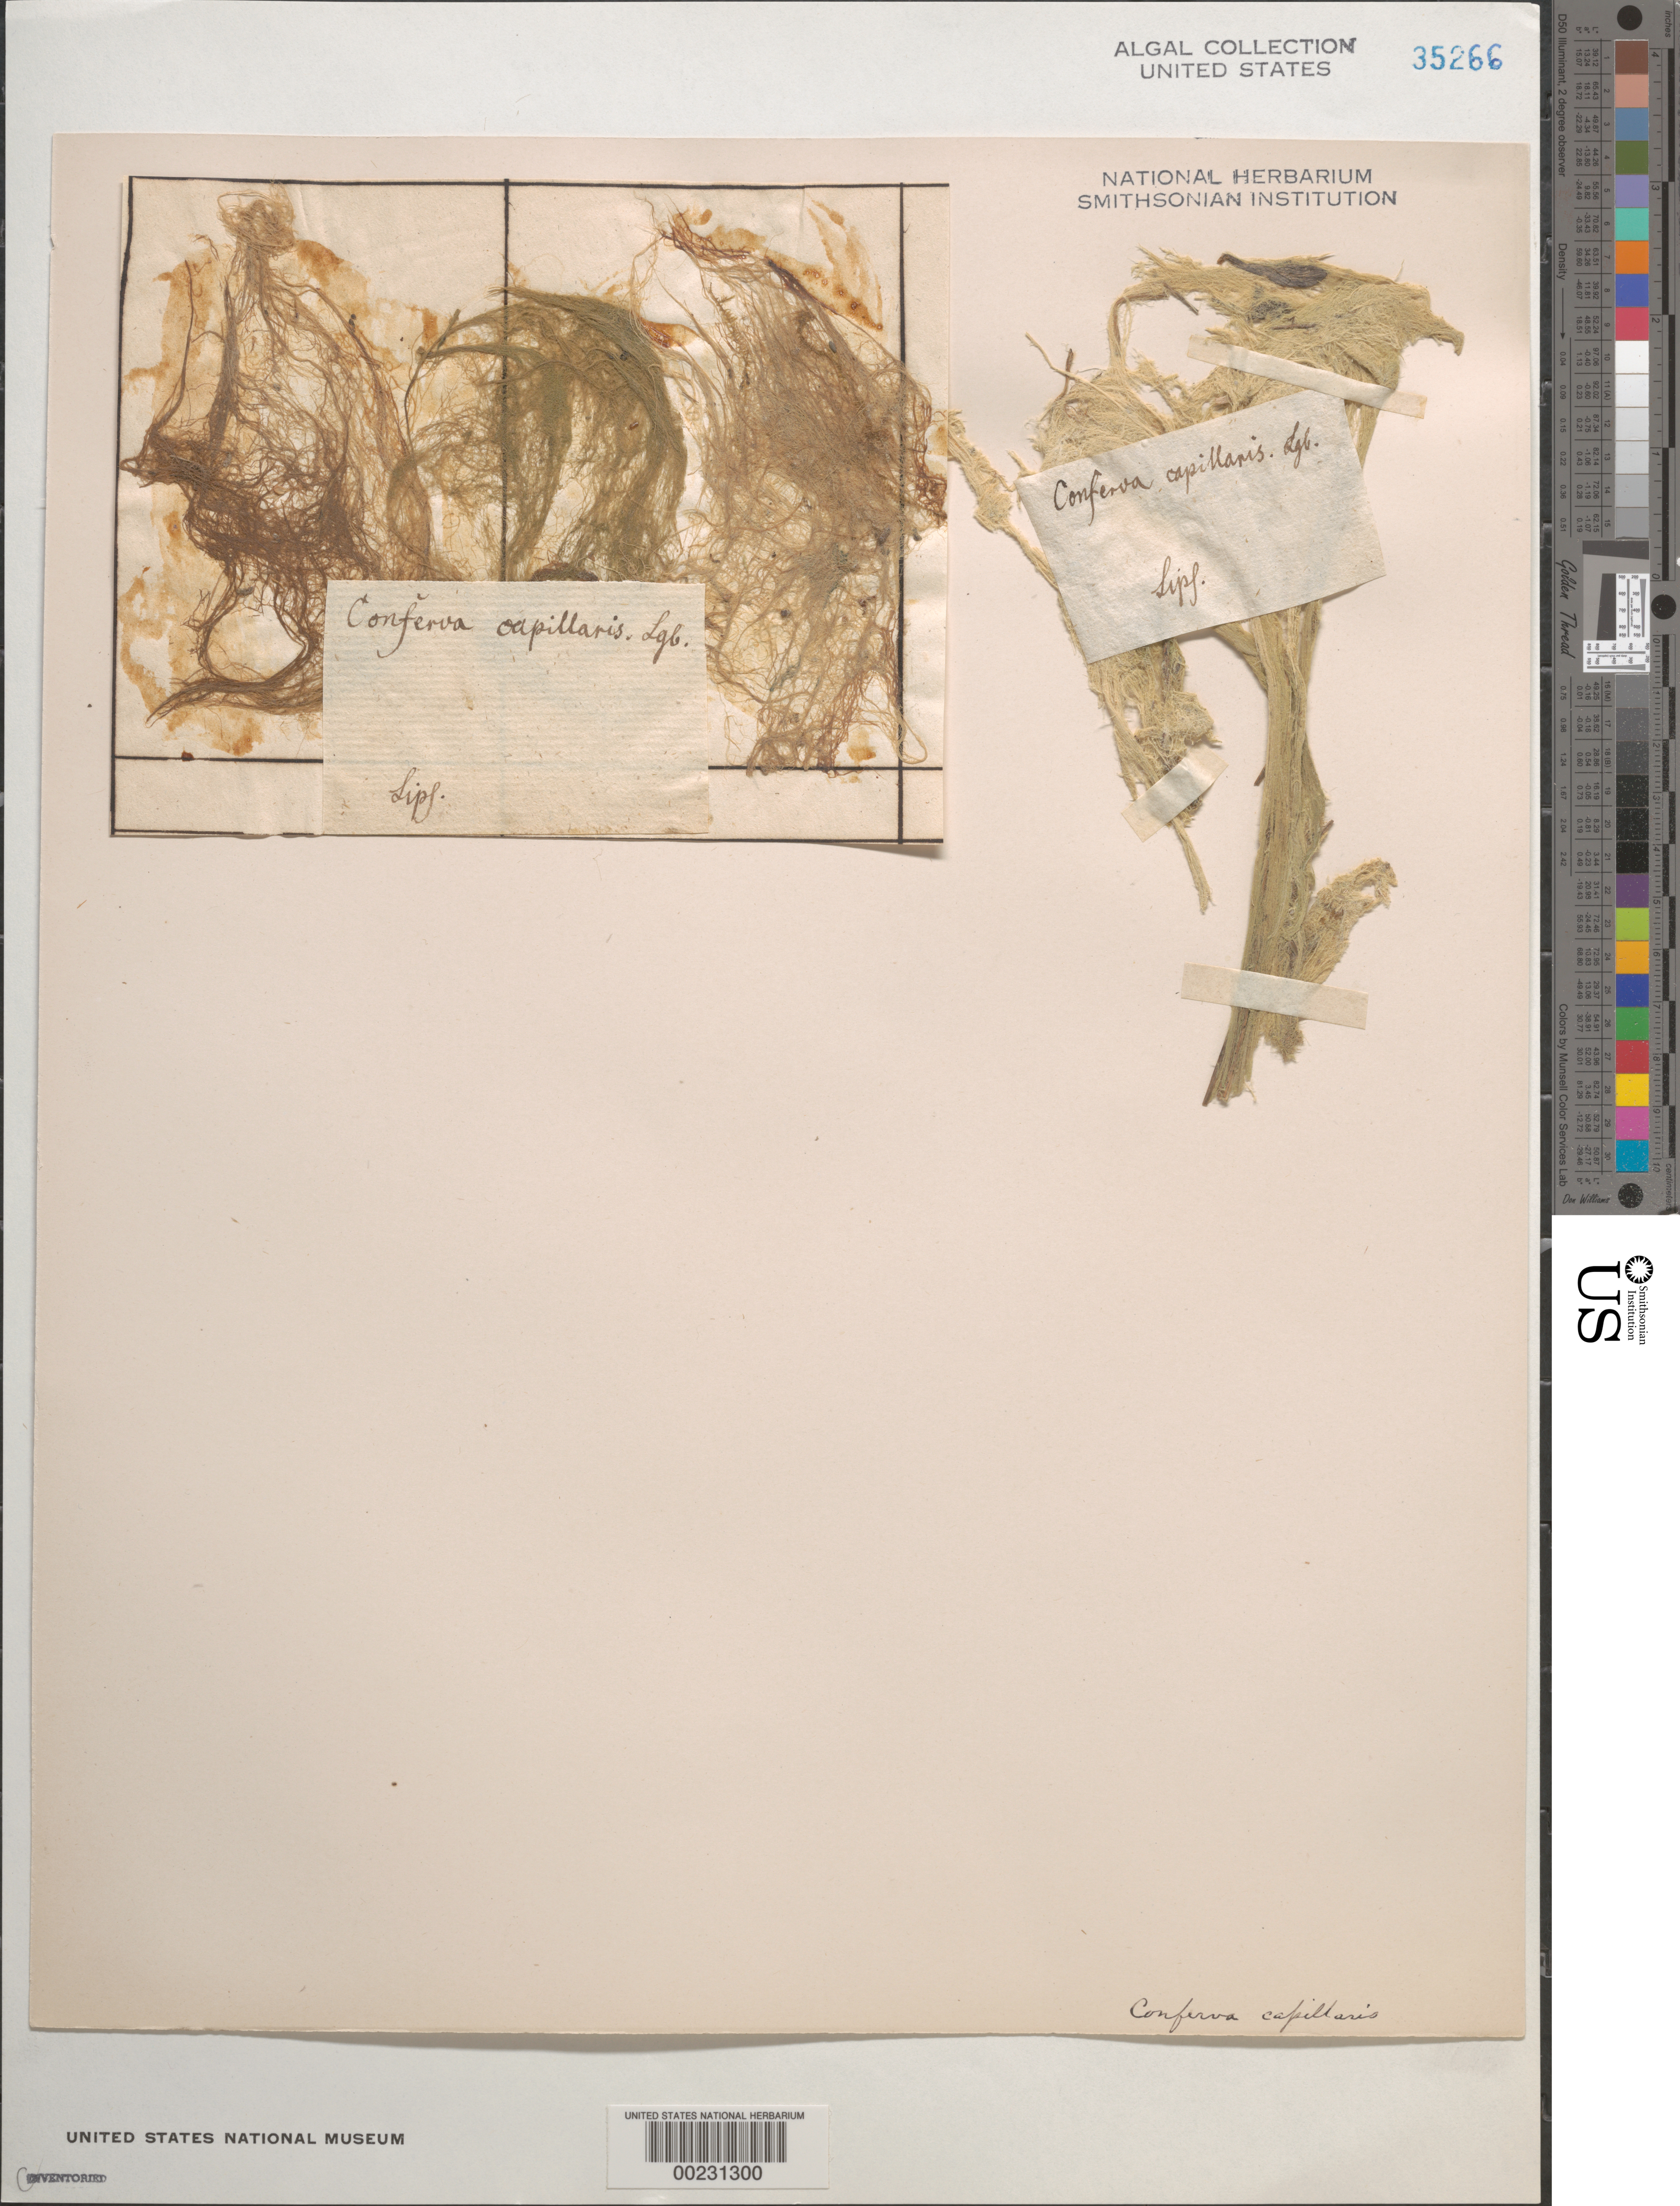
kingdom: Plantae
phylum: Chlorophyta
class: Ulvophyceae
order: Cladophorales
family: Cladophoraceae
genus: Conferva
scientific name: Conferva capillaris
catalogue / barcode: US 35266